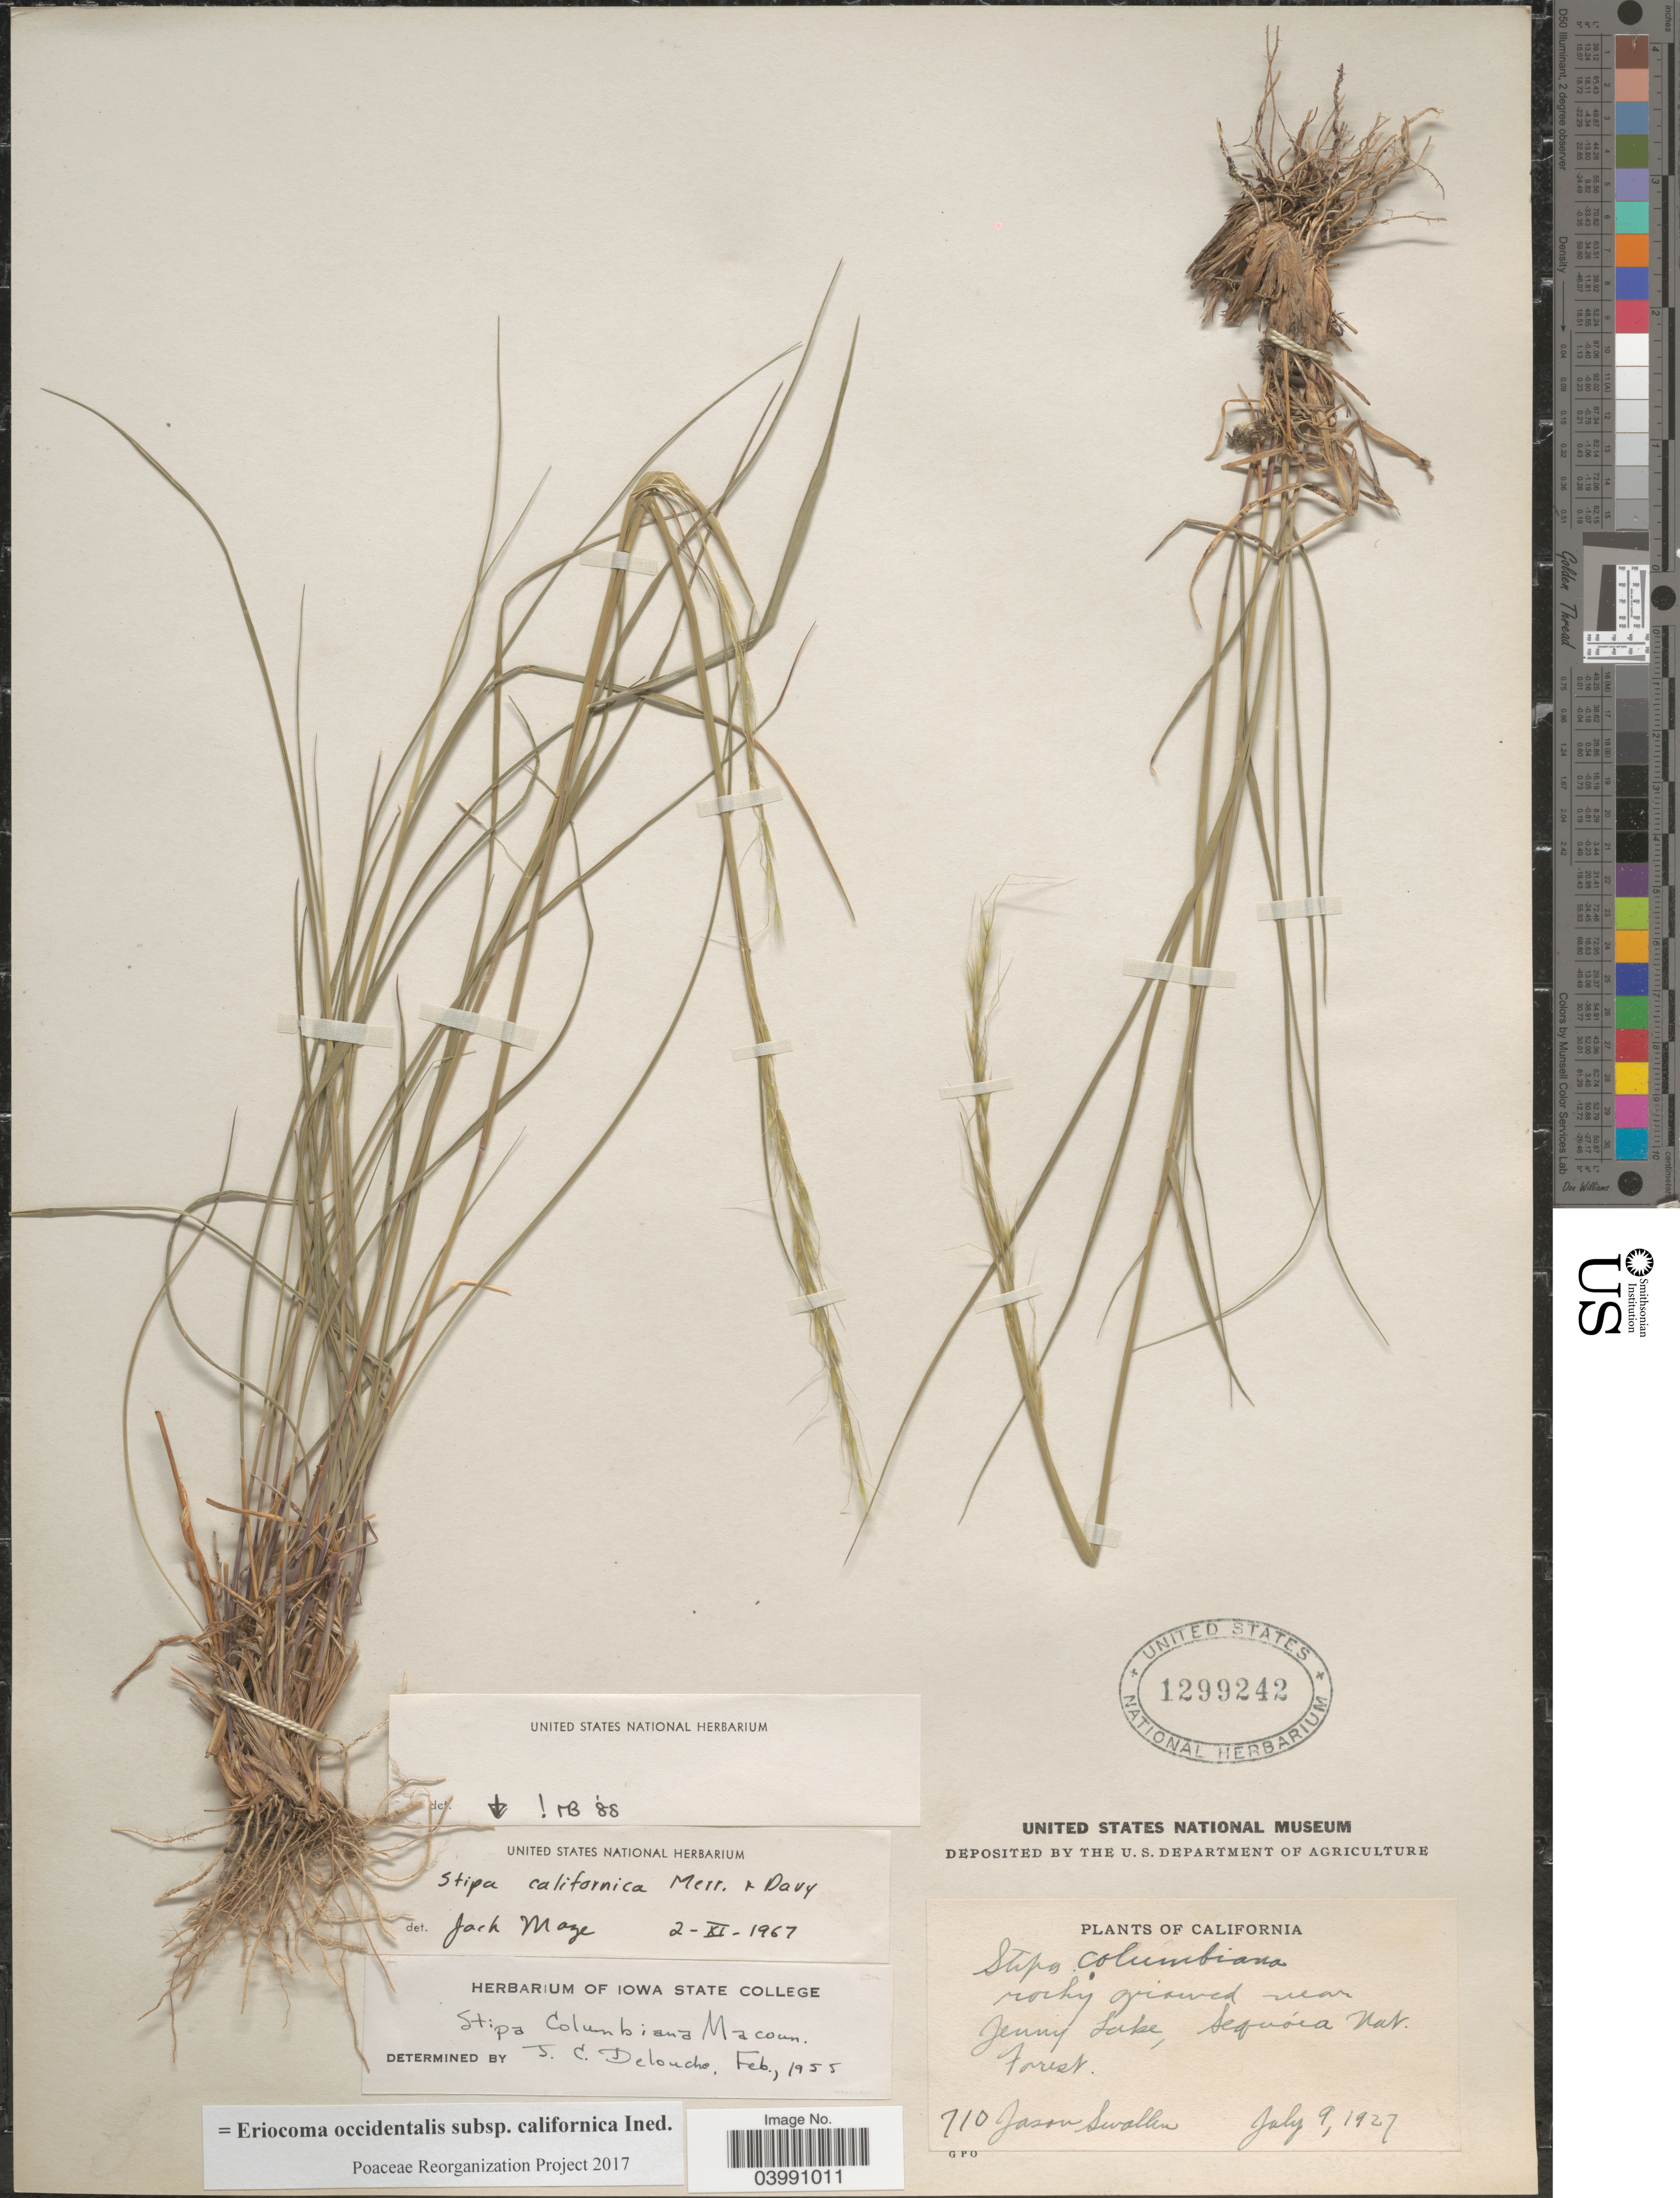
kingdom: Plantae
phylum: Tracheophyta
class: Liliopsida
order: Poales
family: Poaceae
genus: Eriocoma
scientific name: Eriocoma occidentalis subsp. californica ined.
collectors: J. R. Swallen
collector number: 710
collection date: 1927-07-09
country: United States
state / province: California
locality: Jenny Lake, Sequoia Nat. Forest.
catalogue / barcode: US 1299242